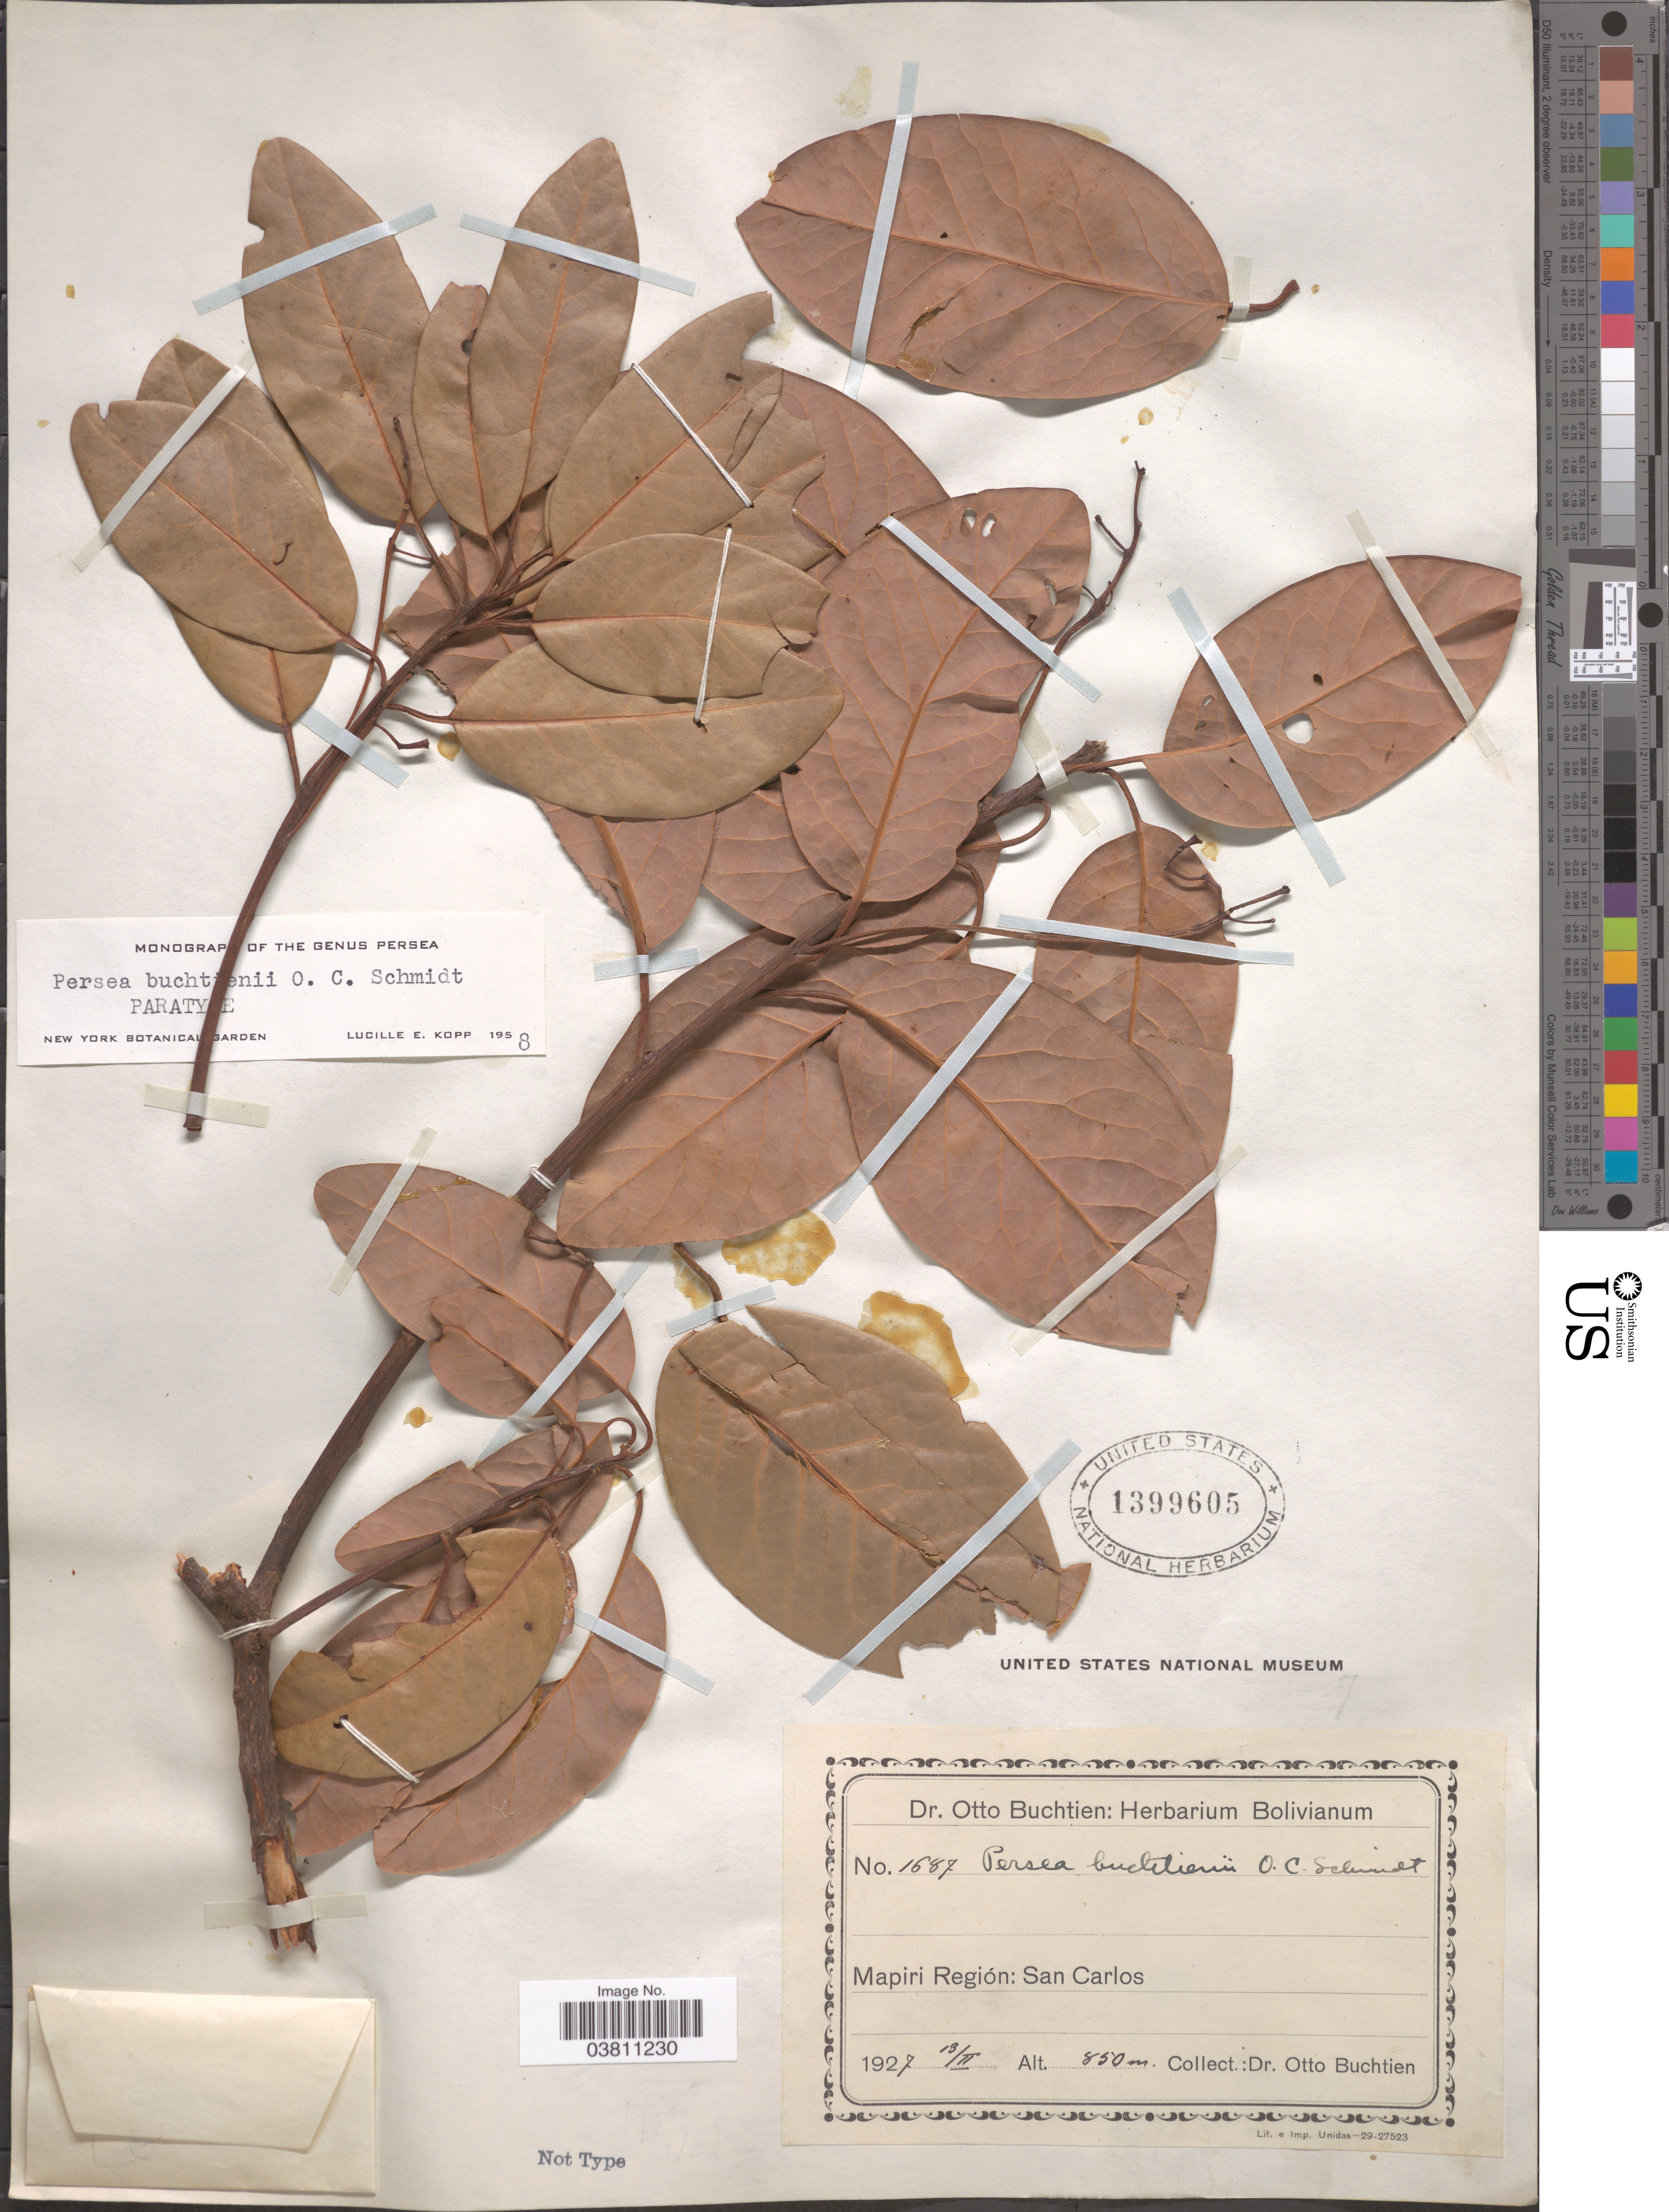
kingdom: Plantae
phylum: Tracheophyta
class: Magnoliopsida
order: Laurales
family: Lauraceae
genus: Persea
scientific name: Persea buchtienii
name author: O.C. Schmidt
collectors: O. Buchtien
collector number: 1687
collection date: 1927-02-13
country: Bolivia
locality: Mapiri Región: San Carlos.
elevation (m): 850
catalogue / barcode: US 1399605